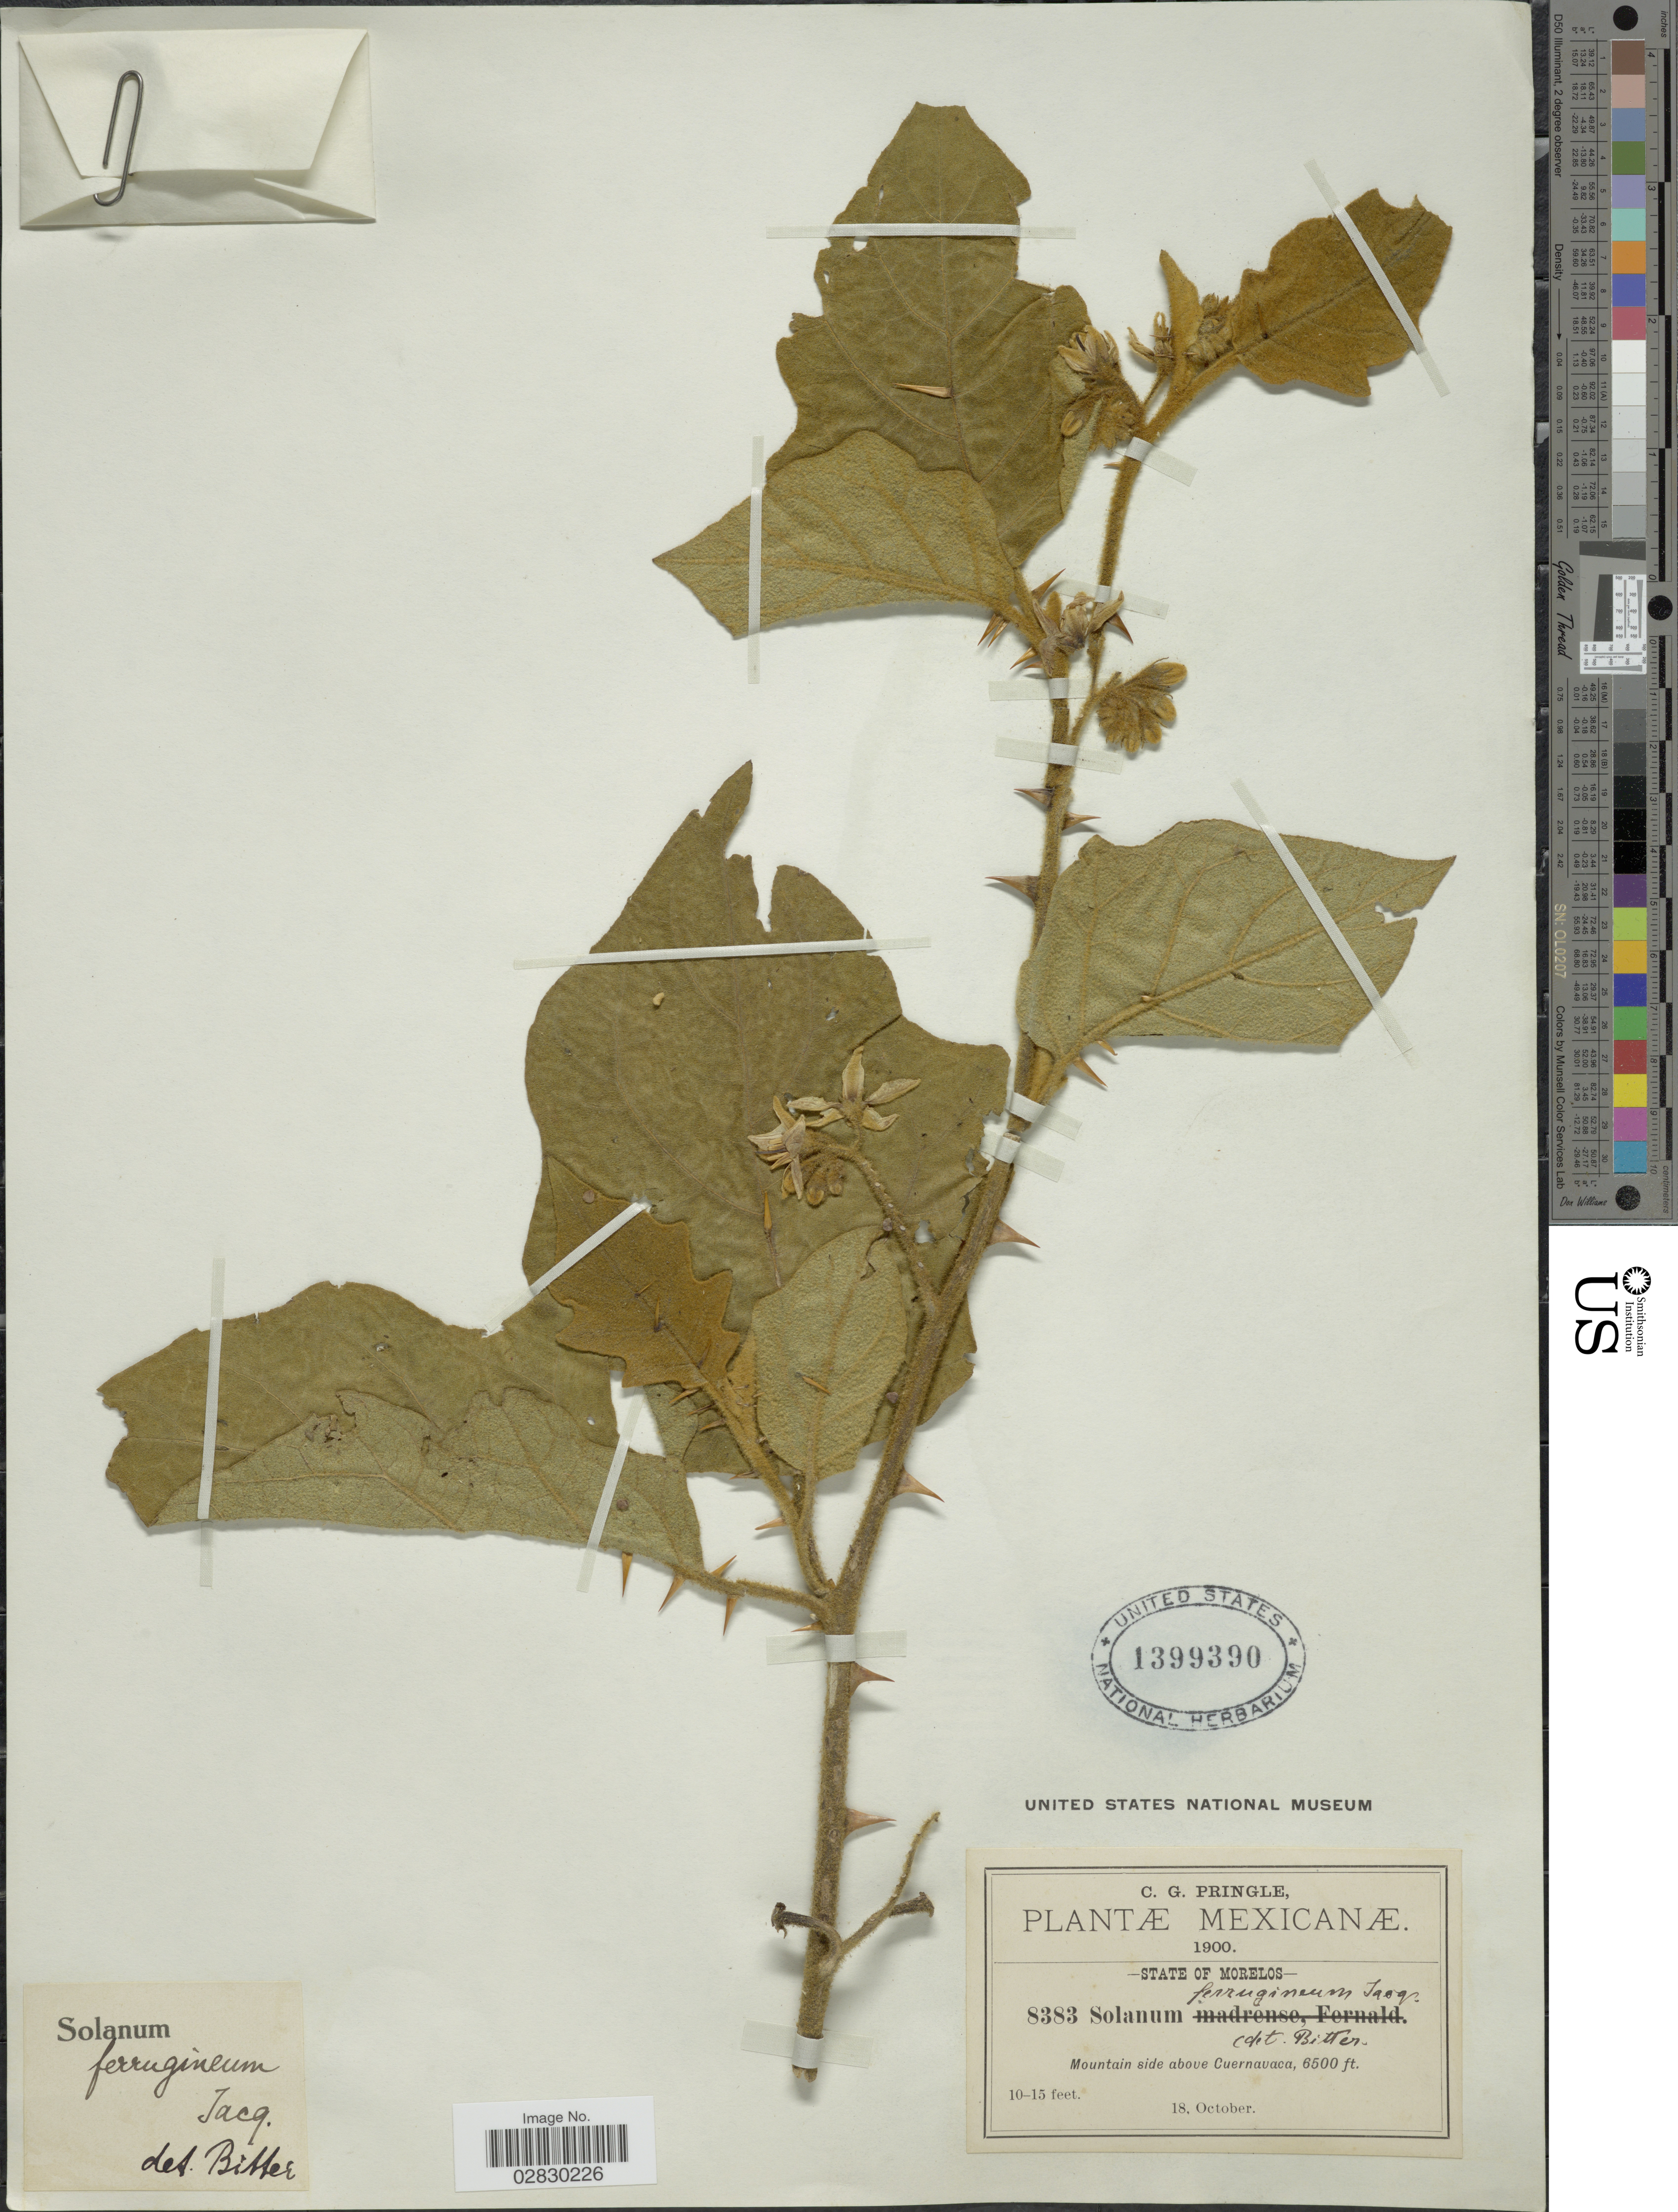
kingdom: Plantae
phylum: Tracheophyta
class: Magnoliopsida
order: Solanales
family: Solanaceae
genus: Solanum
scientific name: Solanum madrense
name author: Fernald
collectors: C. G. Pringle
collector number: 8383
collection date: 1900-10-18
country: Mexico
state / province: Morelos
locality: Mountain side above Cuernavaca.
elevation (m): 1981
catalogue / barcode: US 1399390